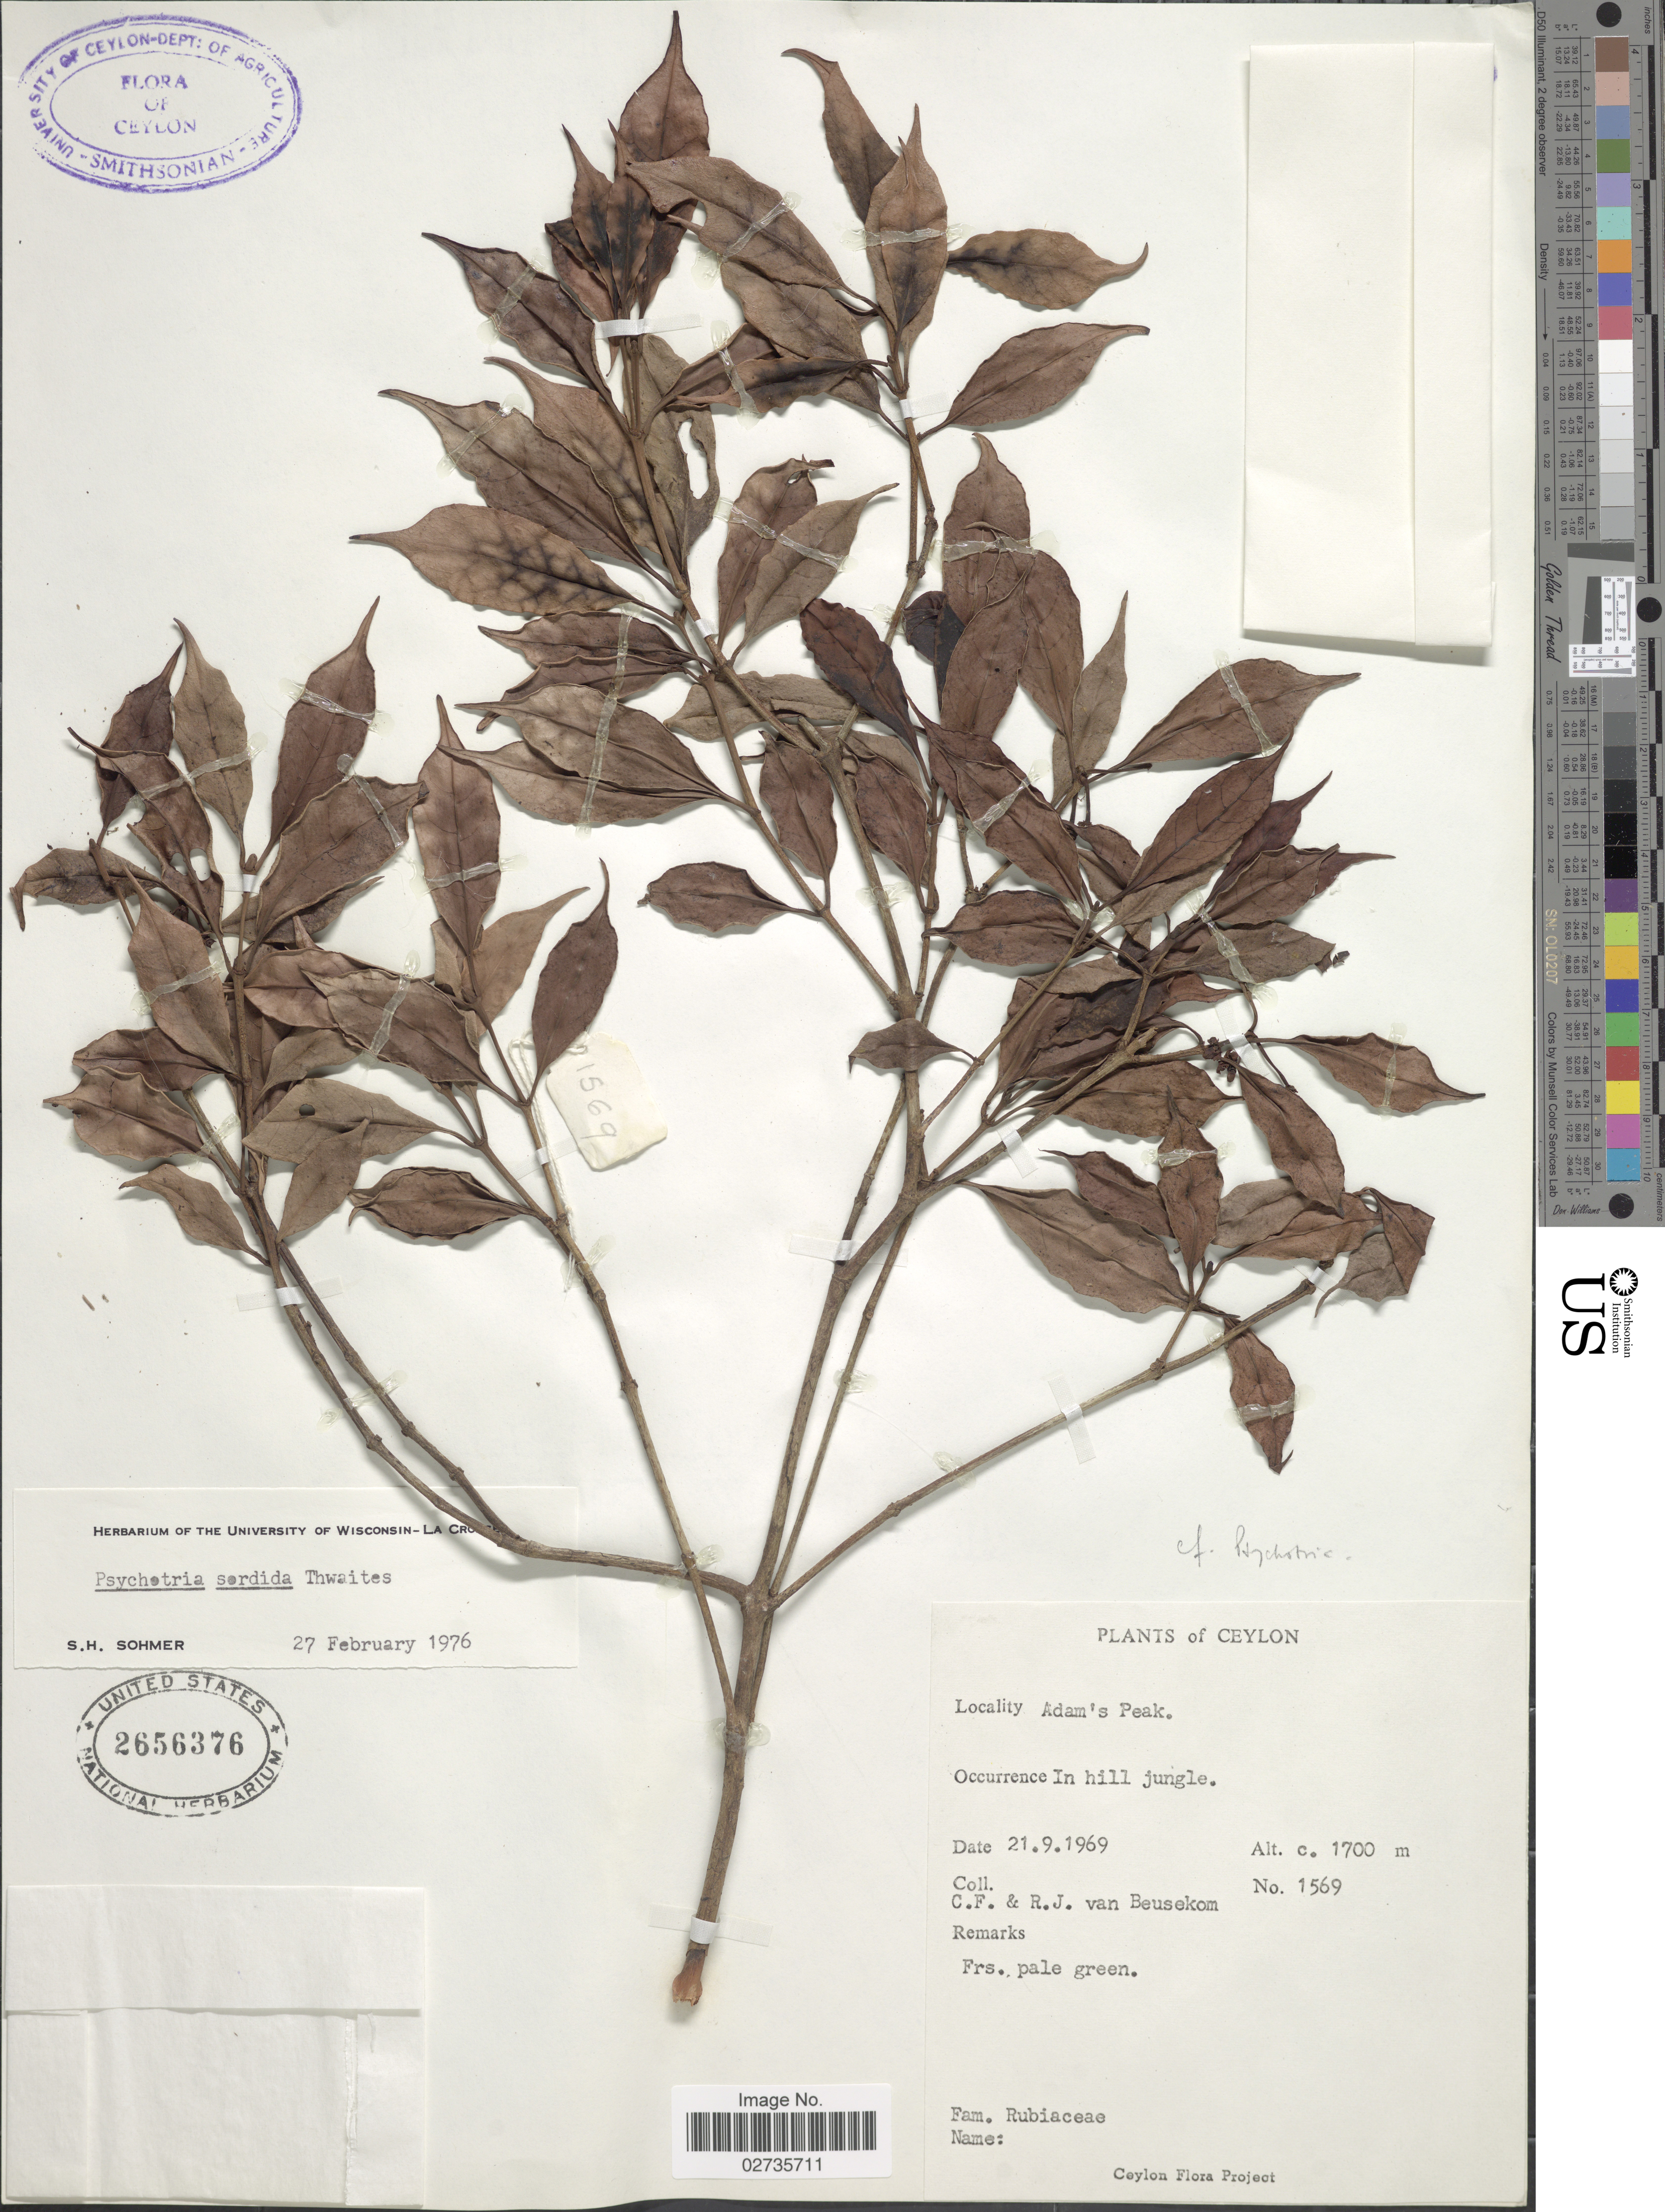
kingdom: Plantae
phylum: Tracheophyta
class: Magnoliopsida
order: Gentianales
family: Rubiaceae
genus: Psychotria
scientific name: Psychotria sordida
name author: Thwaites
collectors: C. van Beusecom & R. van Beusecom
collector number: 1569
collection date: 1969-09-21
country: Sri Lanka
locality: Ceylon, Adam's Peak, In hill jungle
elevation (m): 1700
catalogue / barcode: US 2656376